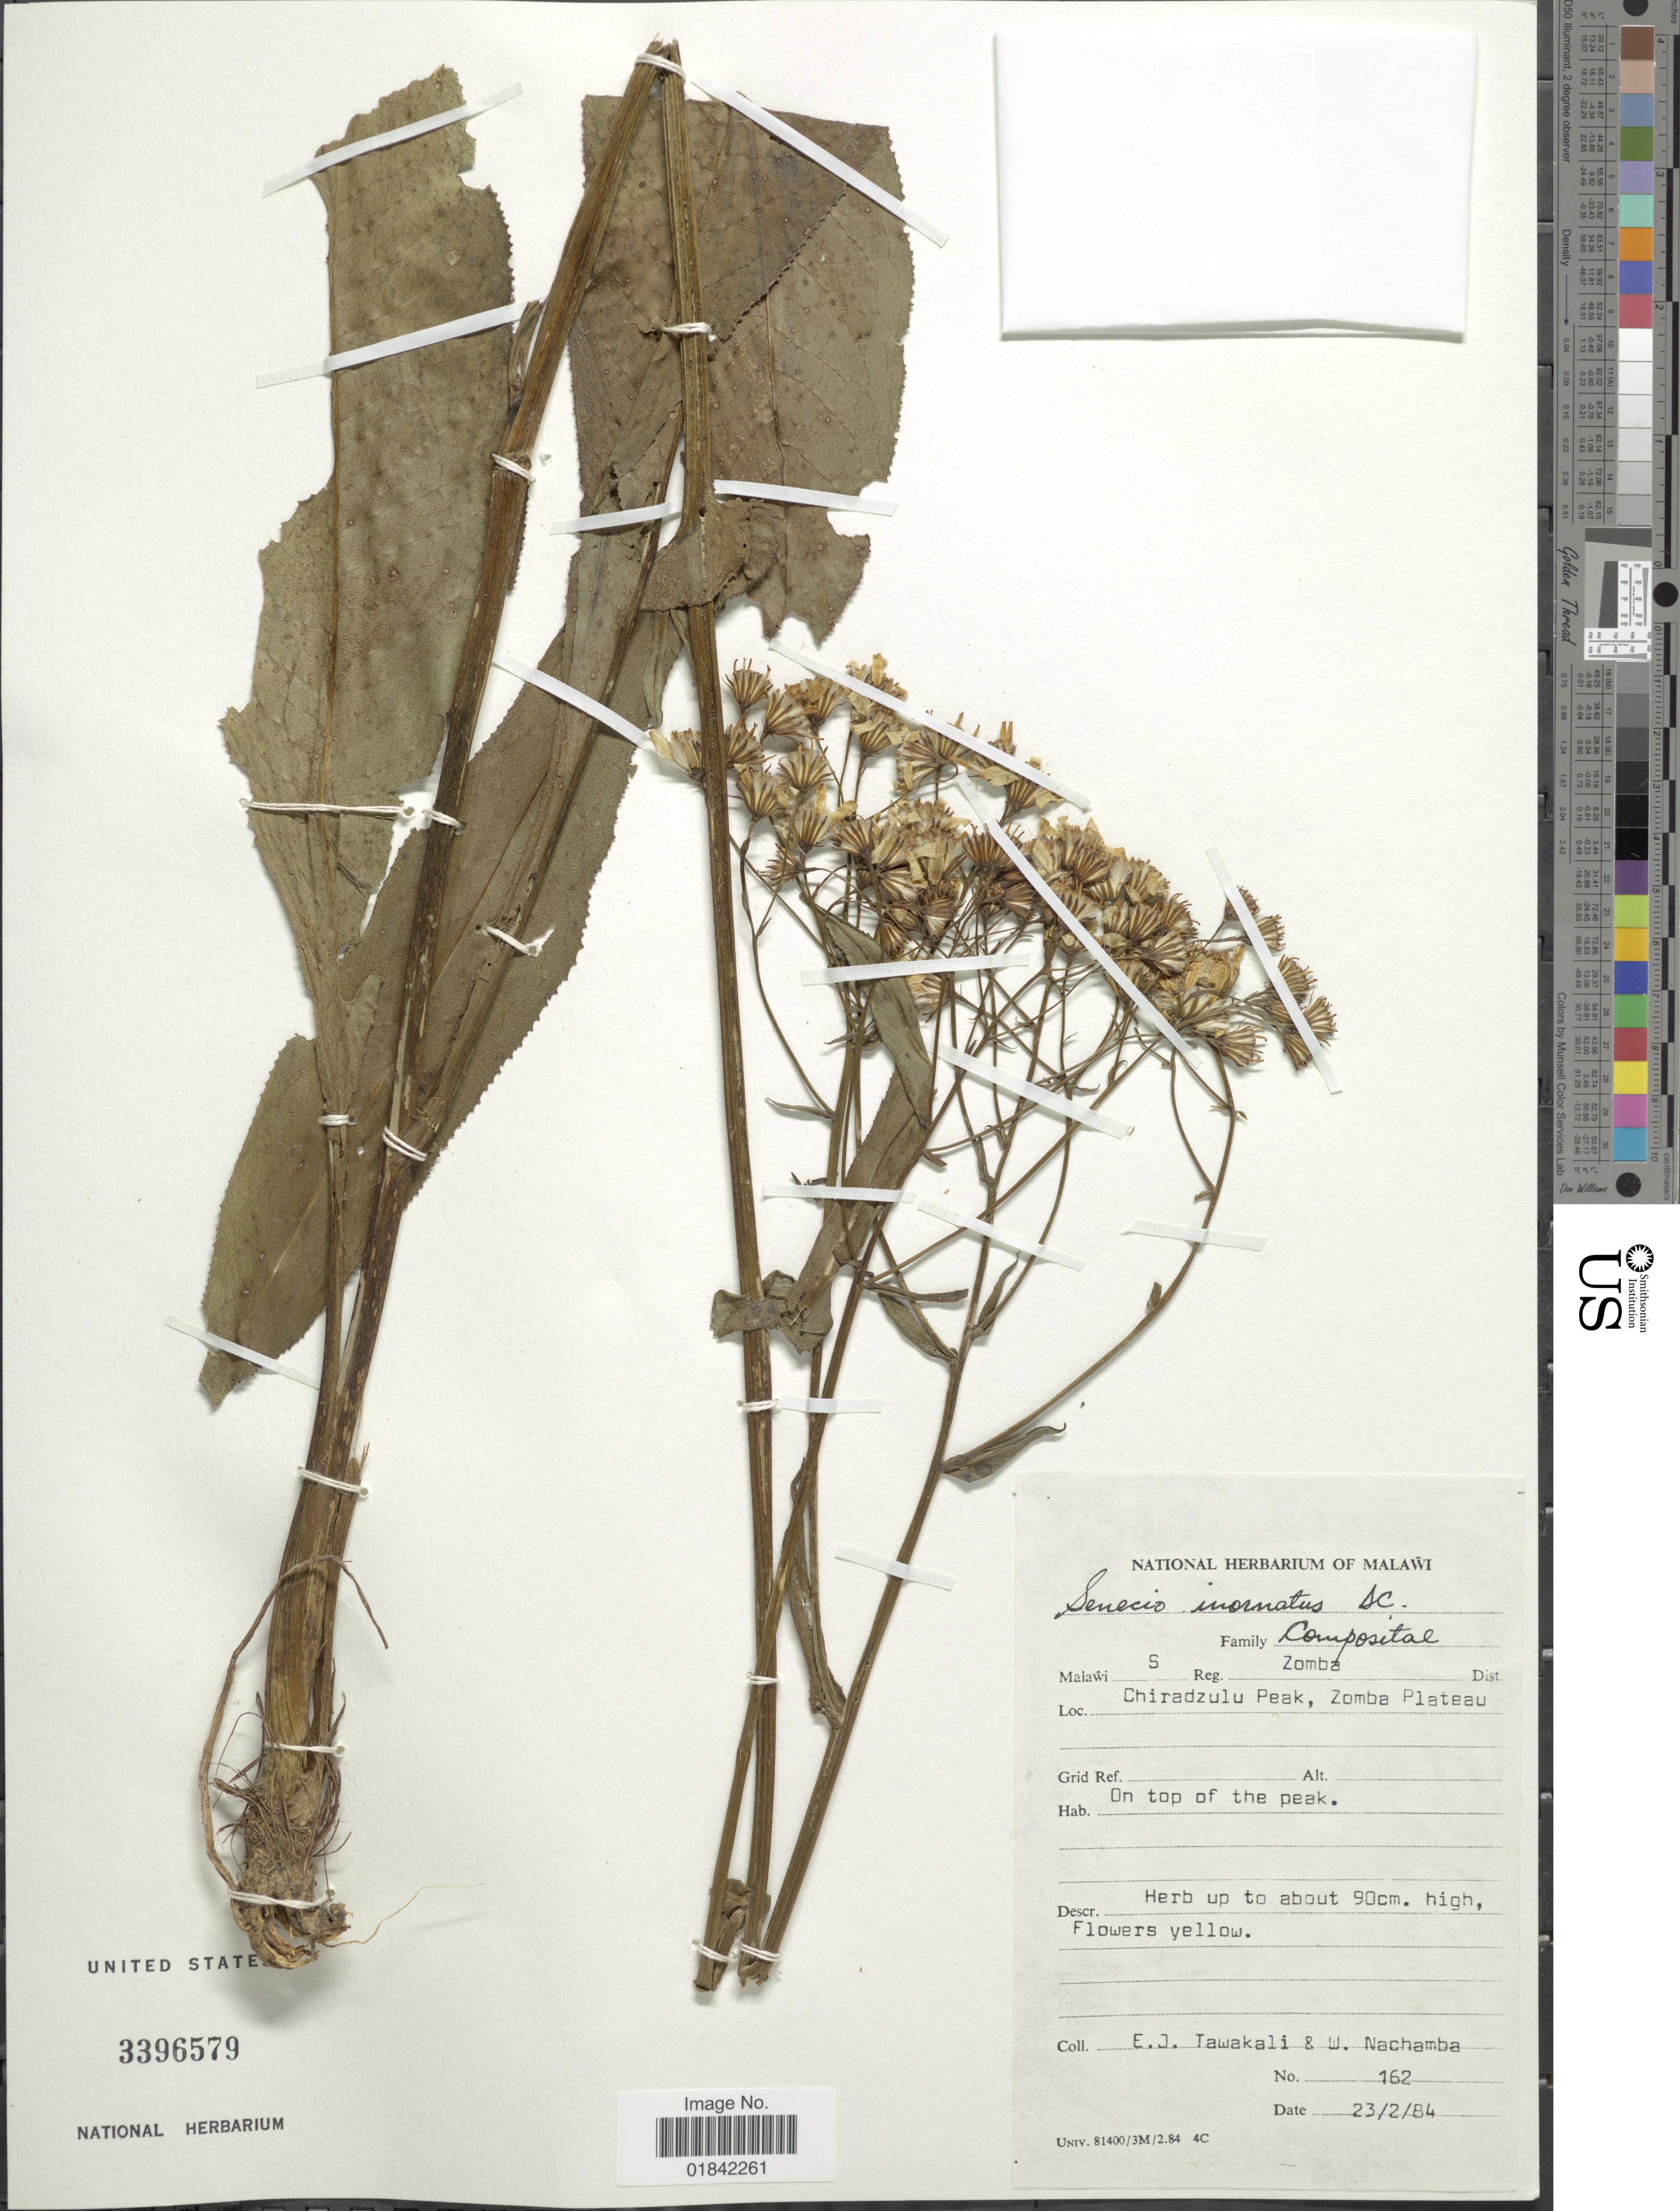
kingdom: Plantae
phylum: Tracheophyta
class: Magnoliopsida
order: Asterales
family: Asteraceae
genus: Senecio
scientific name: Senecio inornatus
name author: DC.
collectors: E. Tawakali & W. Nachamba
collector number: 162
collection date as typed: Transcribed d/m/y: 23/2/84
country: Malawi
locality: Malawi S, Zomba Dist., Chiradzulu Peak, Zomba Plateau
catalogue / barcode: US 3396579